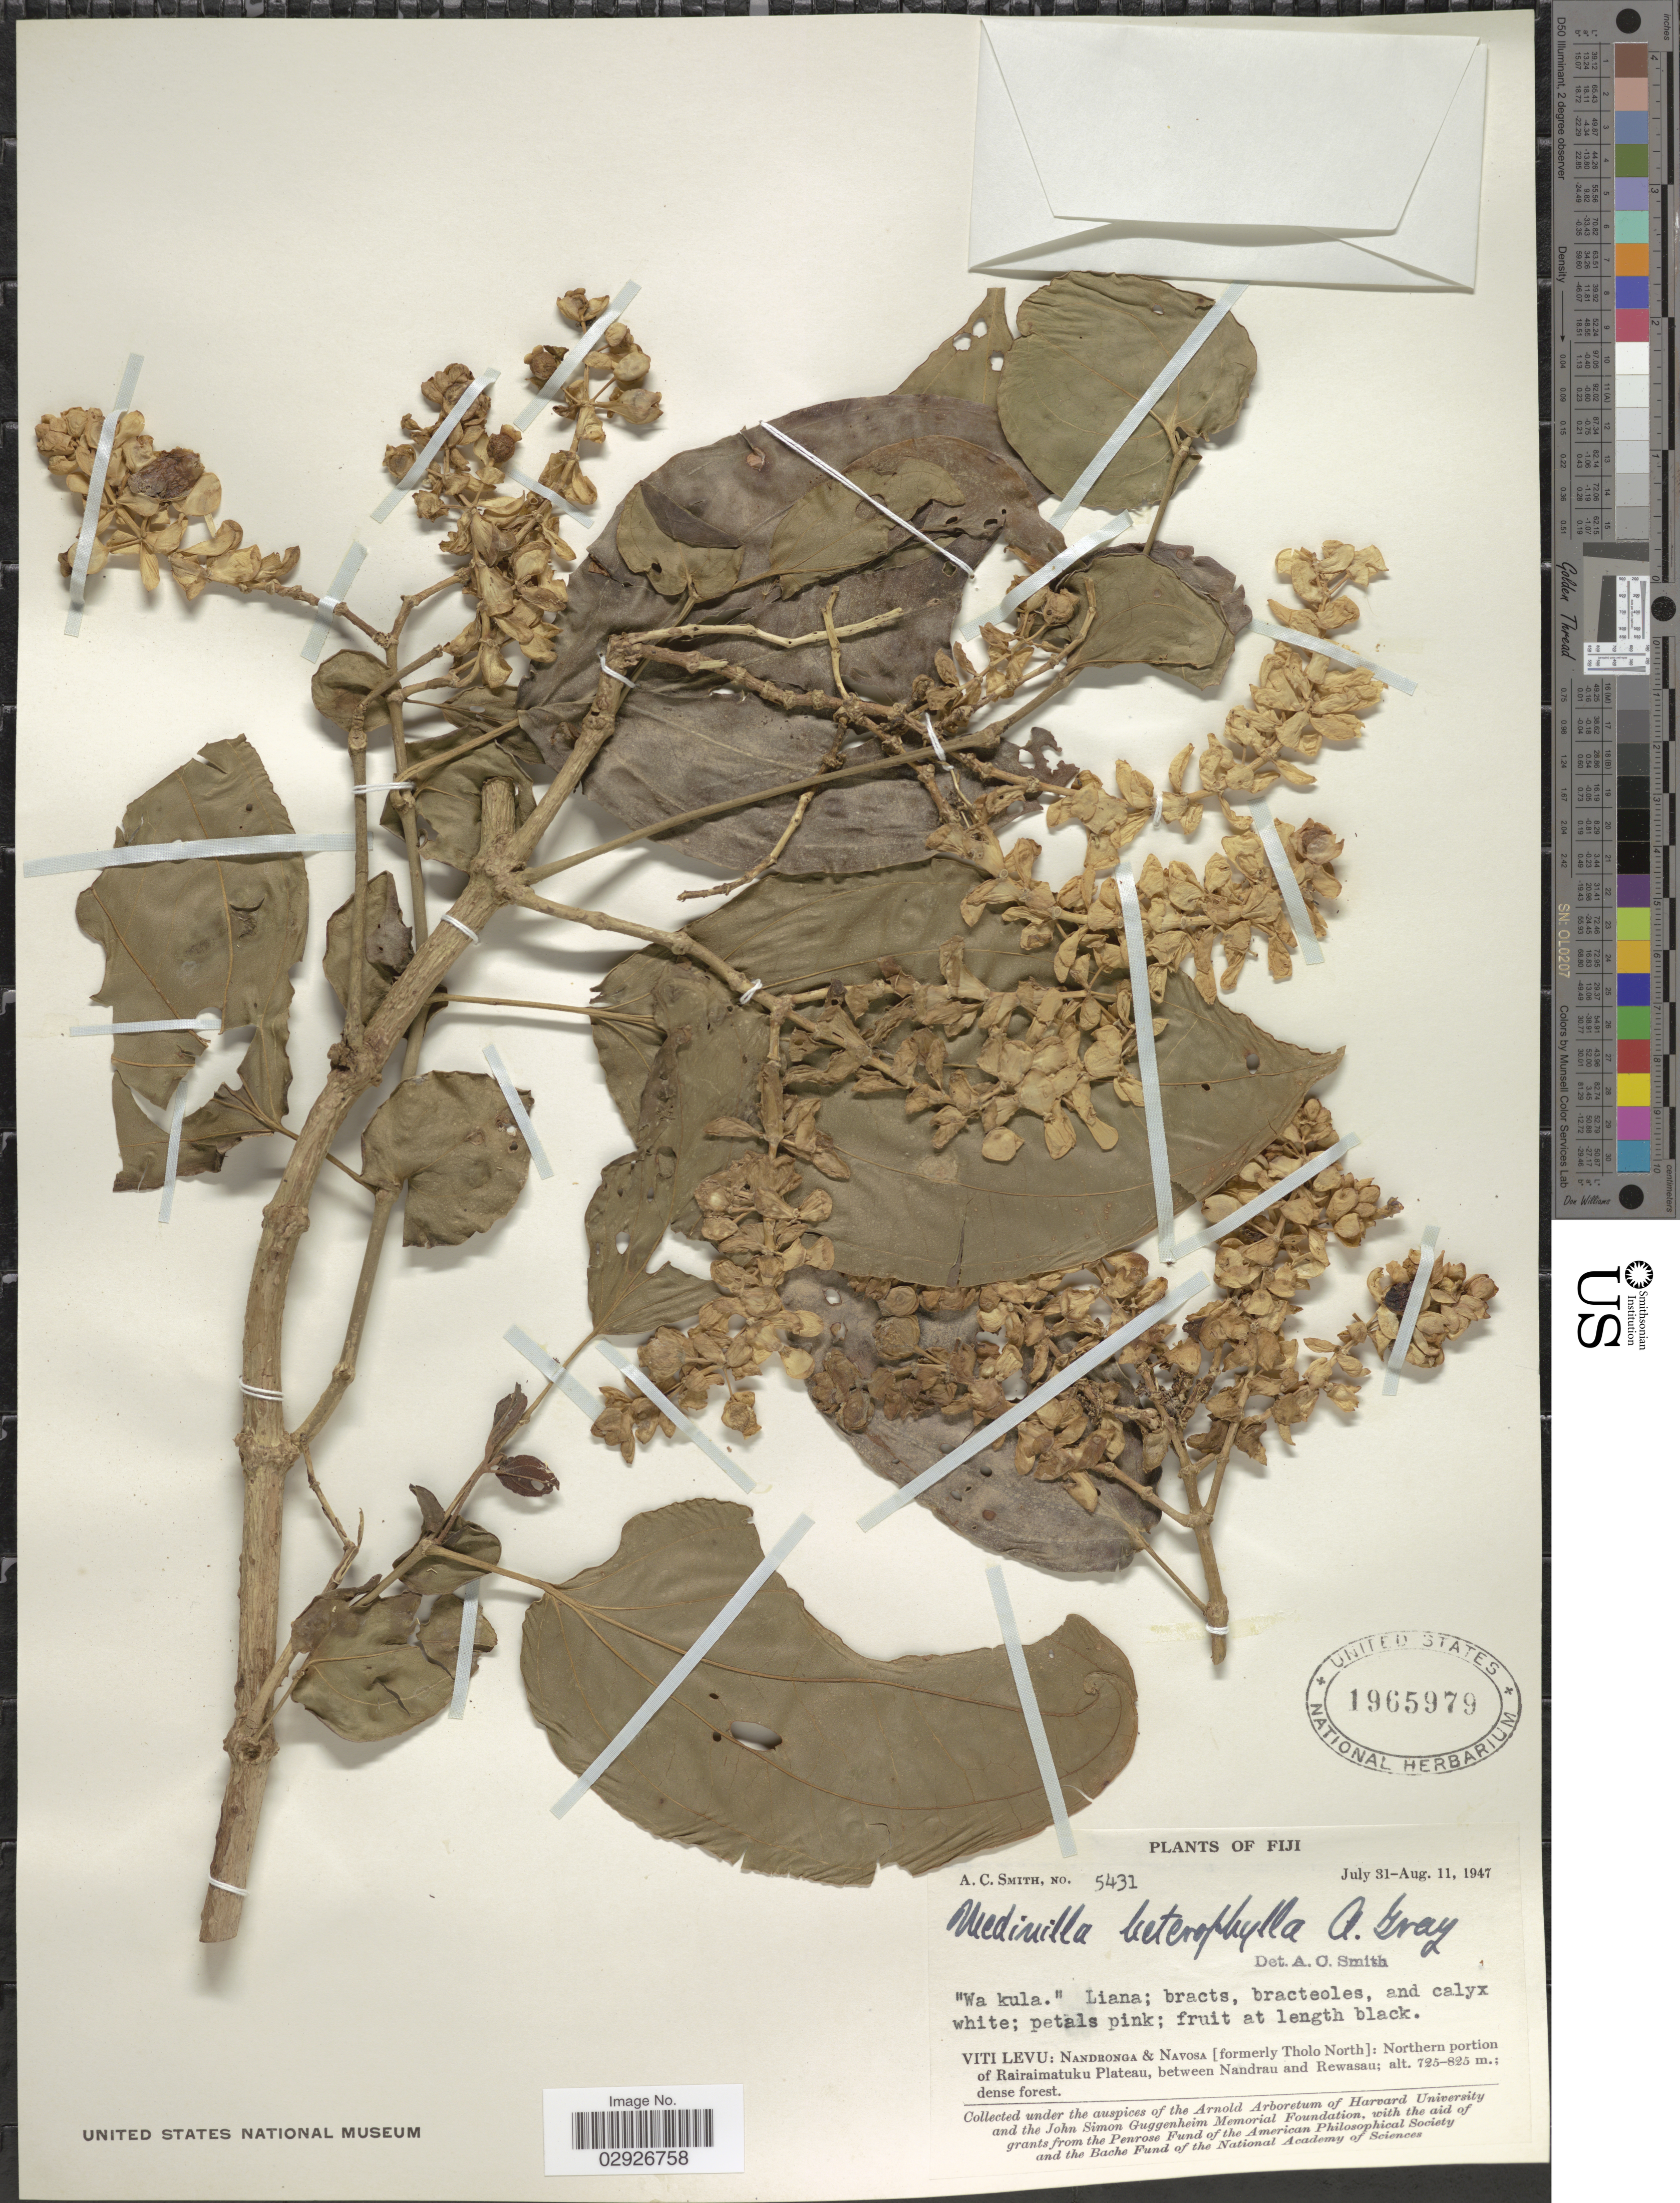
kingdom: Plantae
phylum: Tracheophyta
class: Magnoliopsida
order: Myrtales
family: Melastomataceae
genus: Medinilla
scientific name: Medinilla heterophylla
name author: A. Gray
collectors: A. C. Smith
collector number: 5431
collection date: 1947-07-31/1947-08-11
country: Fiji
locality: Viti Levu: Nandronga & Navosa [formerly Tholo North]: Northern portion of Rairaimatuku Plateau, between Nandrau and Rewasau.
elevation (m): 725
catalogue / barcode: US 1965979